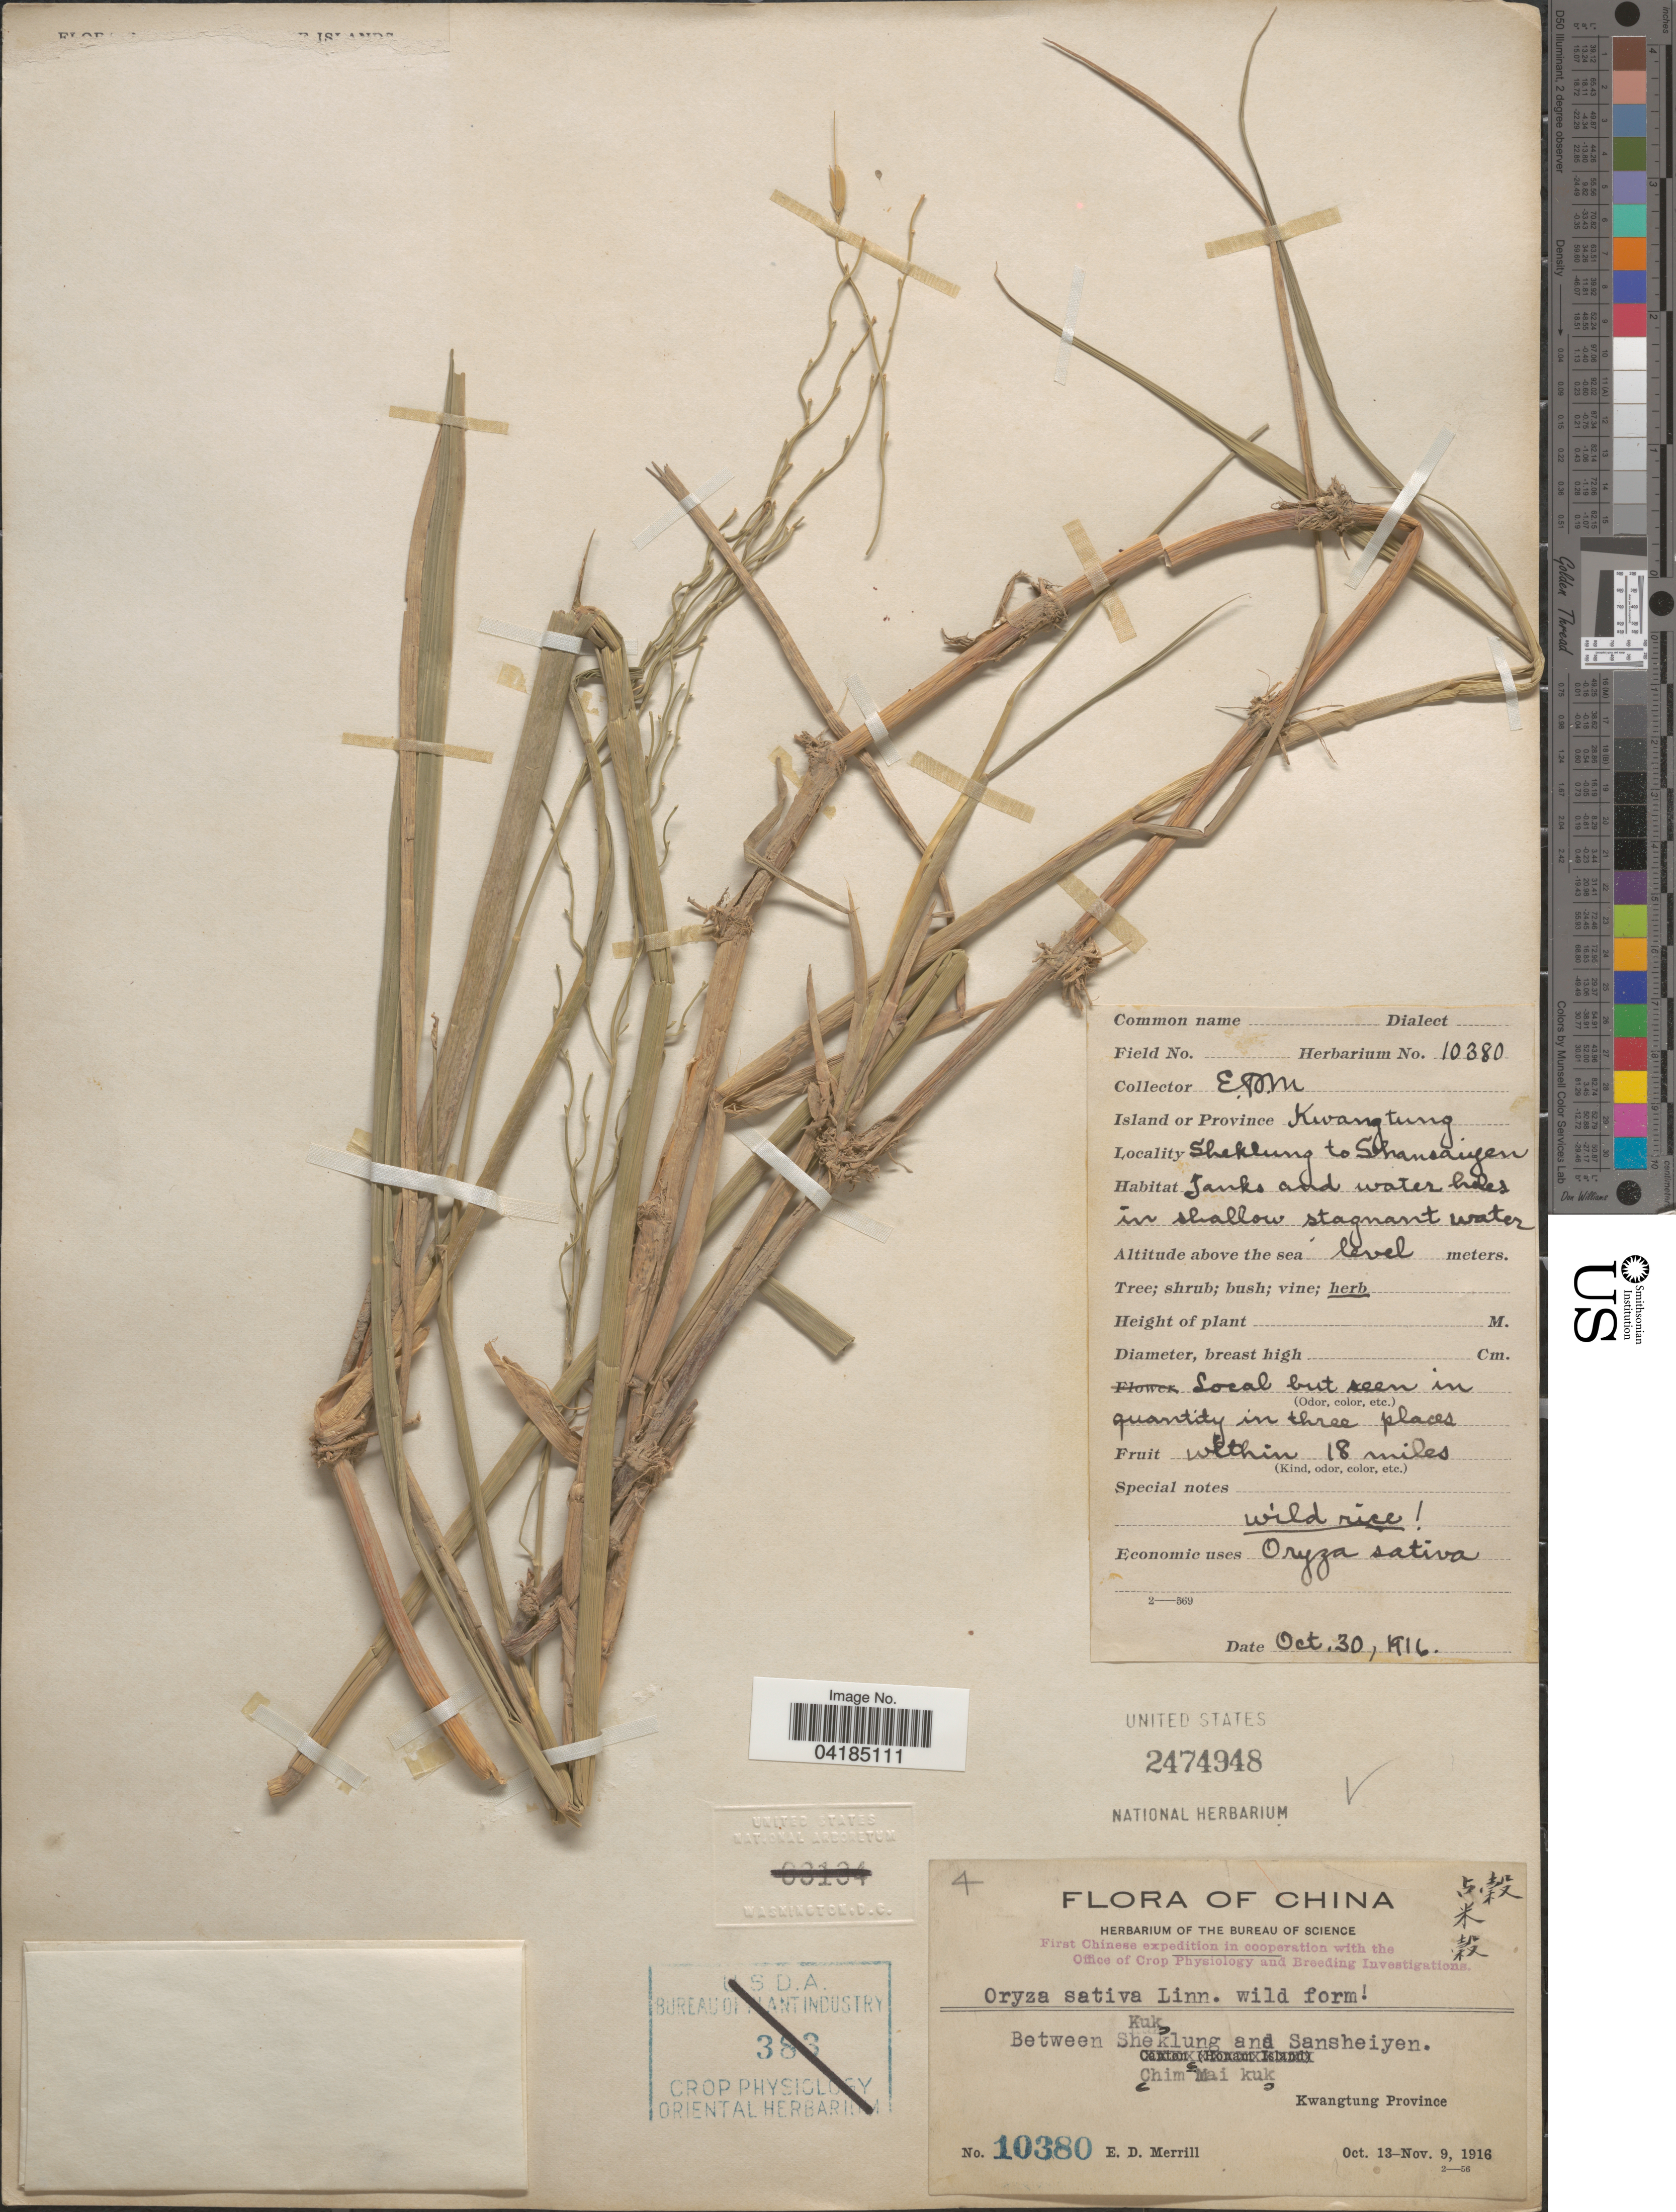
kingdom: Plantae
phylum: Tracheophyta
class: Liliopsida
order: Poales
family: Poaceae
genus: Oryza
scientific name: Oryza sativa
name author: L.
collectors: E. D. Merrill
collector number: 10380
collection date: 1916-10-30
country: China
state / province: Guangdong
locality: Between She Kuk Klung and Sansheiyen. Chim Mai Kuk. Kwangtung Province.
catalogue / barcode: US 2474948